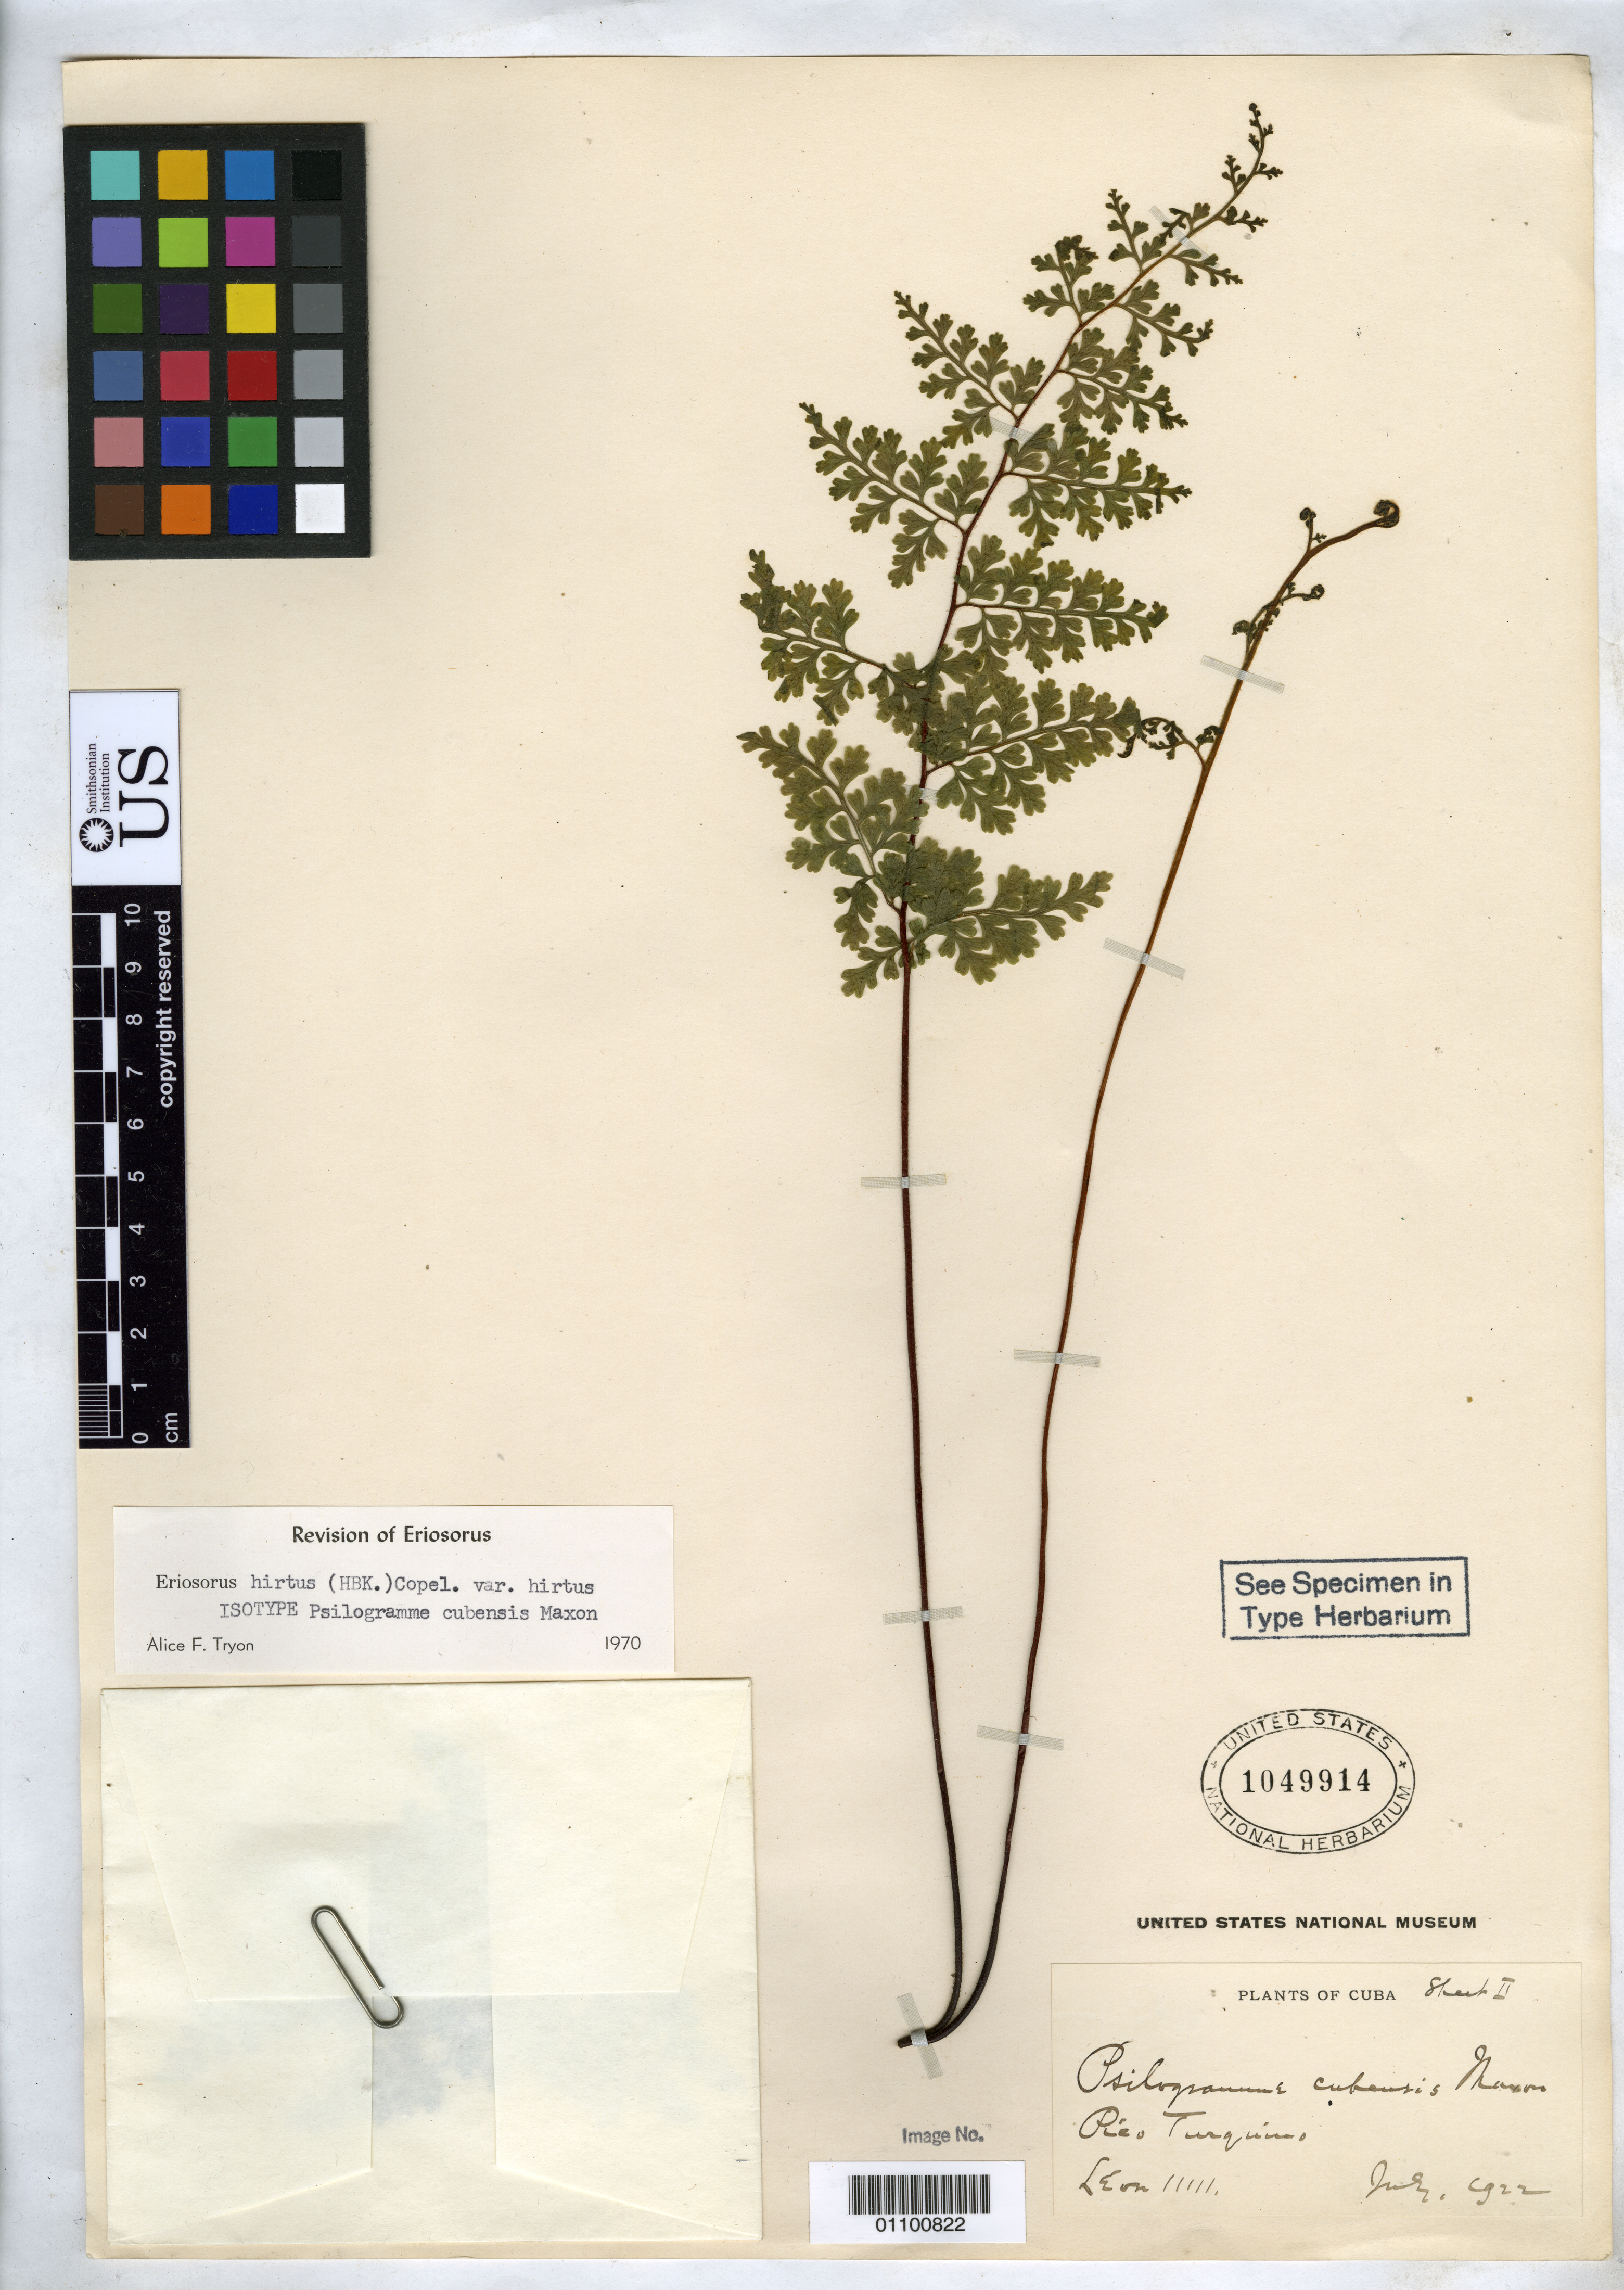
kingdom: Plantae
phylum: Tracheophyta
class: Magnoliopsida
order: Gentianales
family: Rubiaceae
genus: Spermacoce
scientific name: Spermacoce neoterminalis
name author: Govaerts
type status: Isotype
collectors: Bro. León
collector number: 11111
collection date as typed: Jul 1922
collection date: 1922-07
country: Cuba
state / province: Oriente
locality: Pico Turquino.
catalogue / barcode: US 1049914